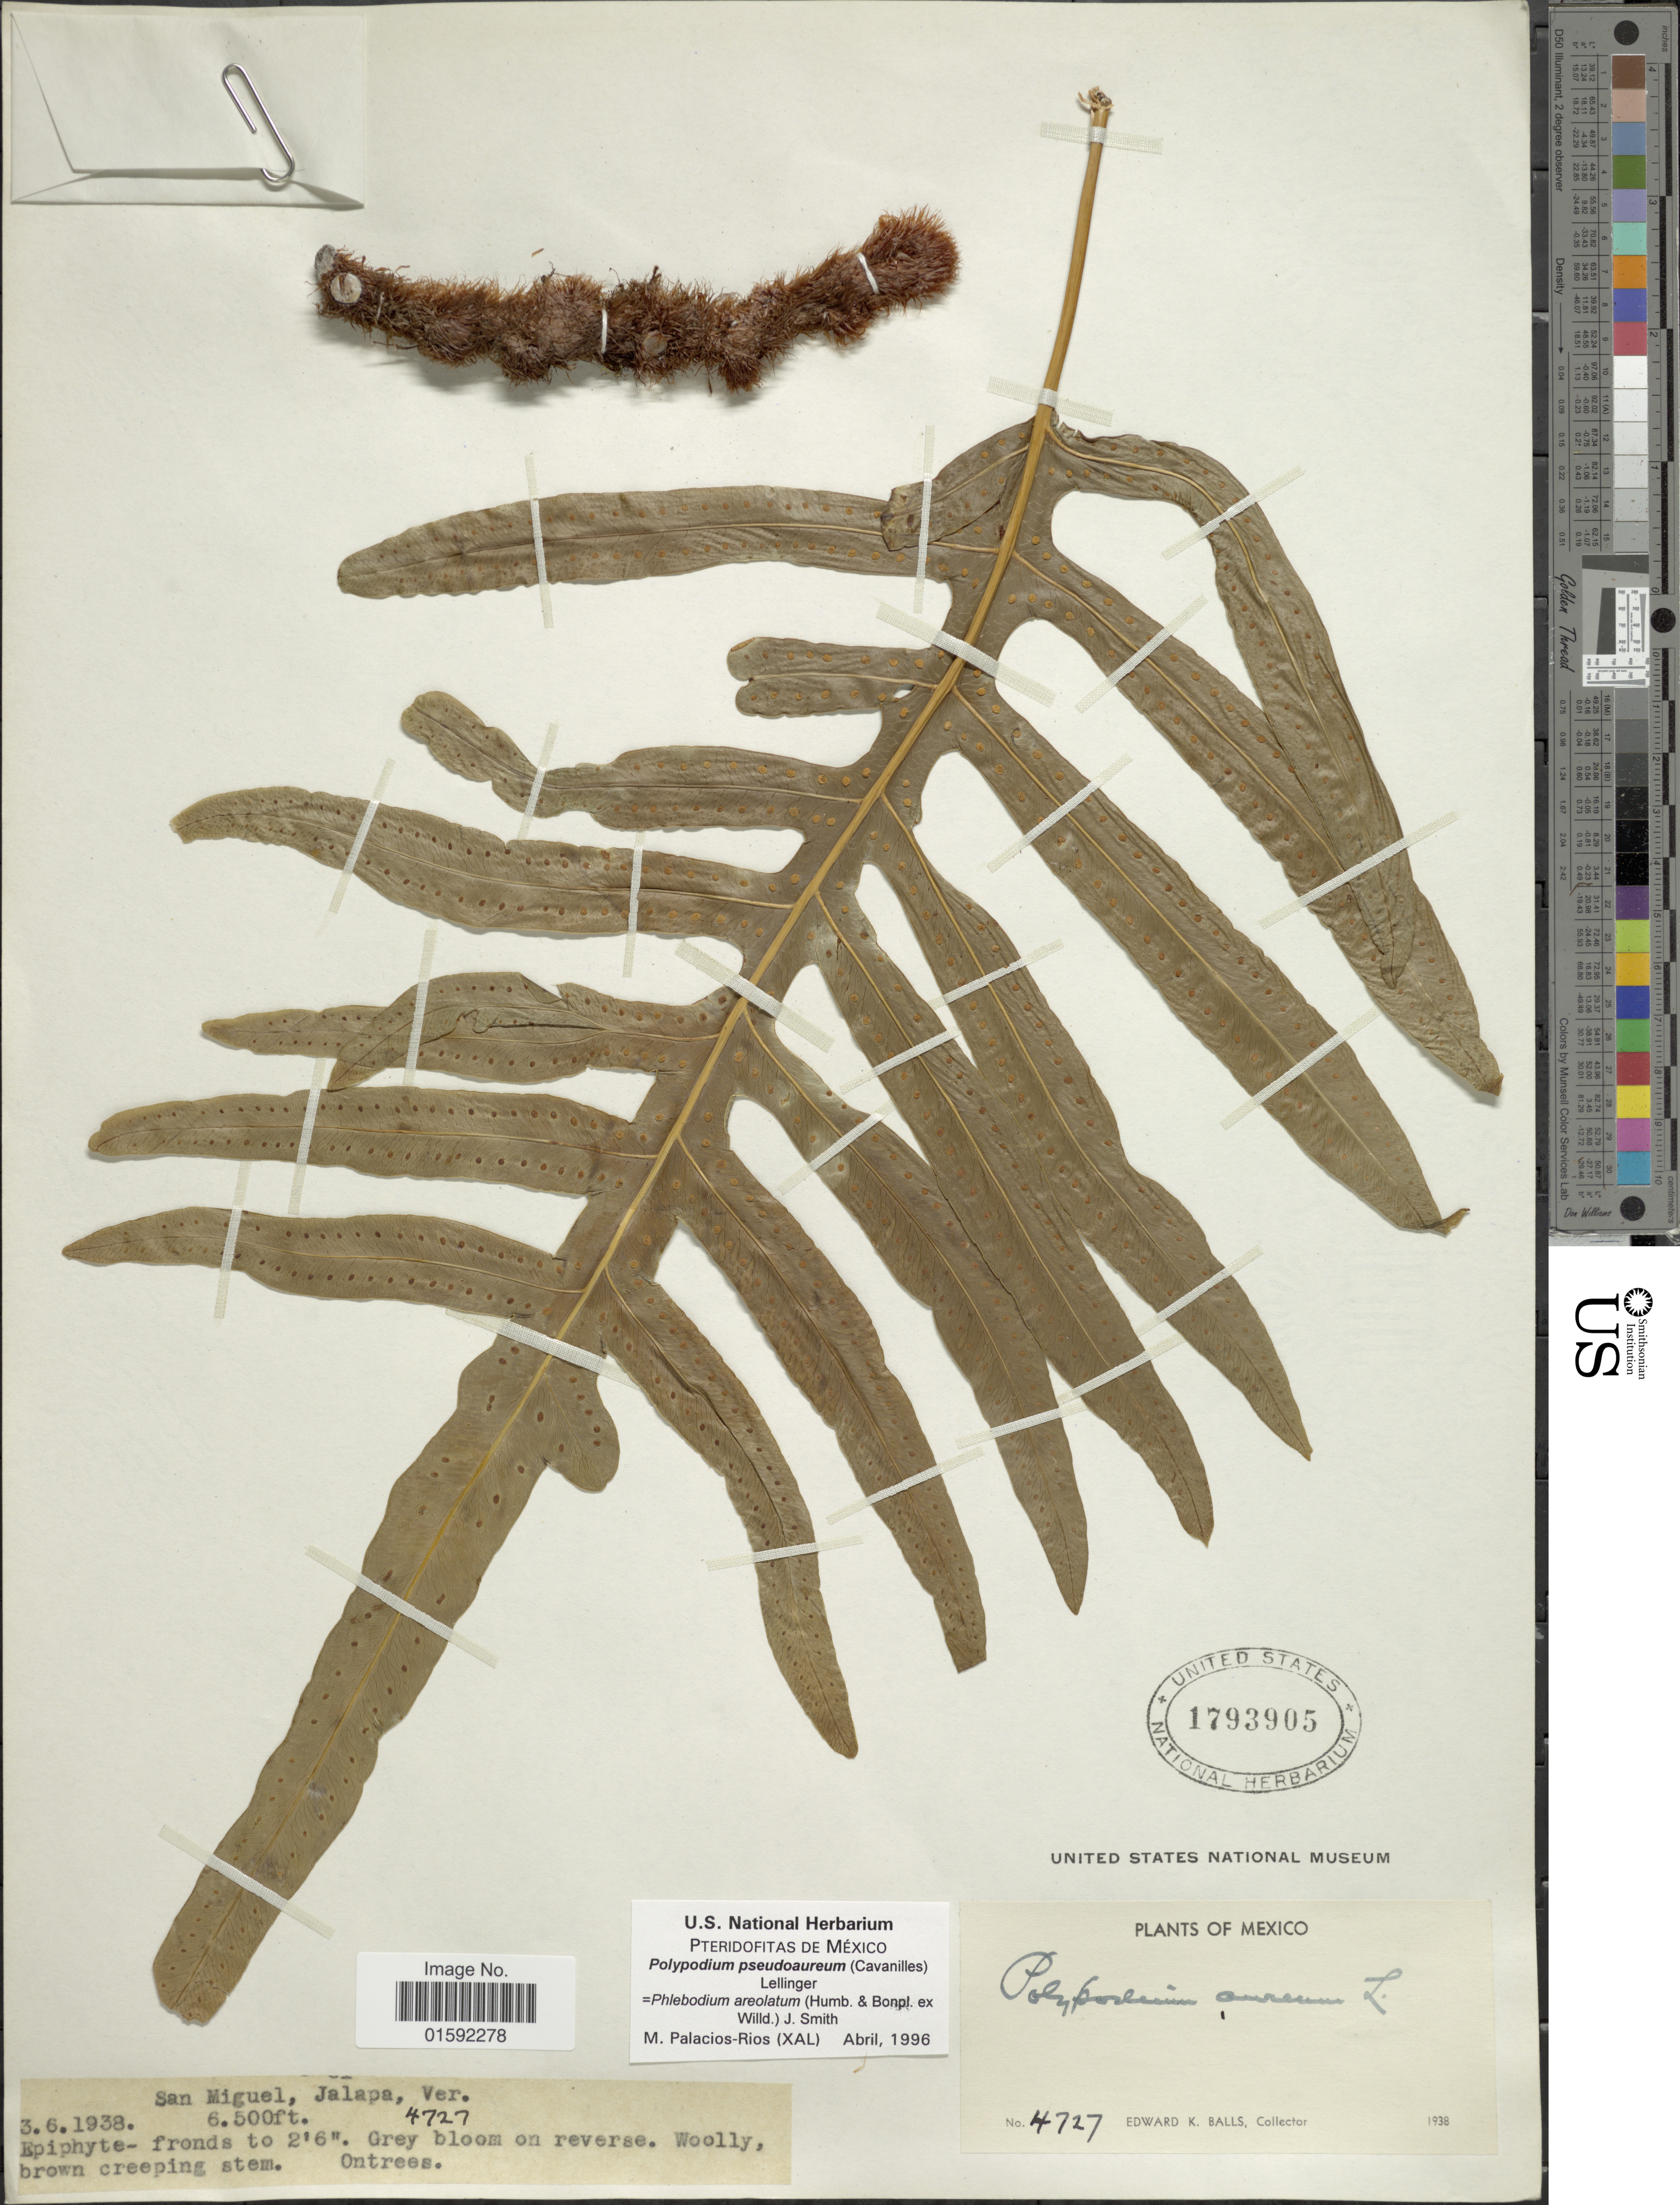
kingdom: Plantae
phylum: Tracheophyta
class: Polypodiopsida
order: Polypodiales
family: Polypodiaceae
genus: Phlebodium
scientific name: Phlebodium pseudoaureum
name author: (Cav.) Lellinger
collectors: E. K. Balls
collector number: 4727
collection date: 1938-06-03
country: Mexico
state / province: Veracruz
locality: Mexico, San Miguel, Jalapa, Ver.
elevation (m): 1981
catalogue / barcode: US 1793905